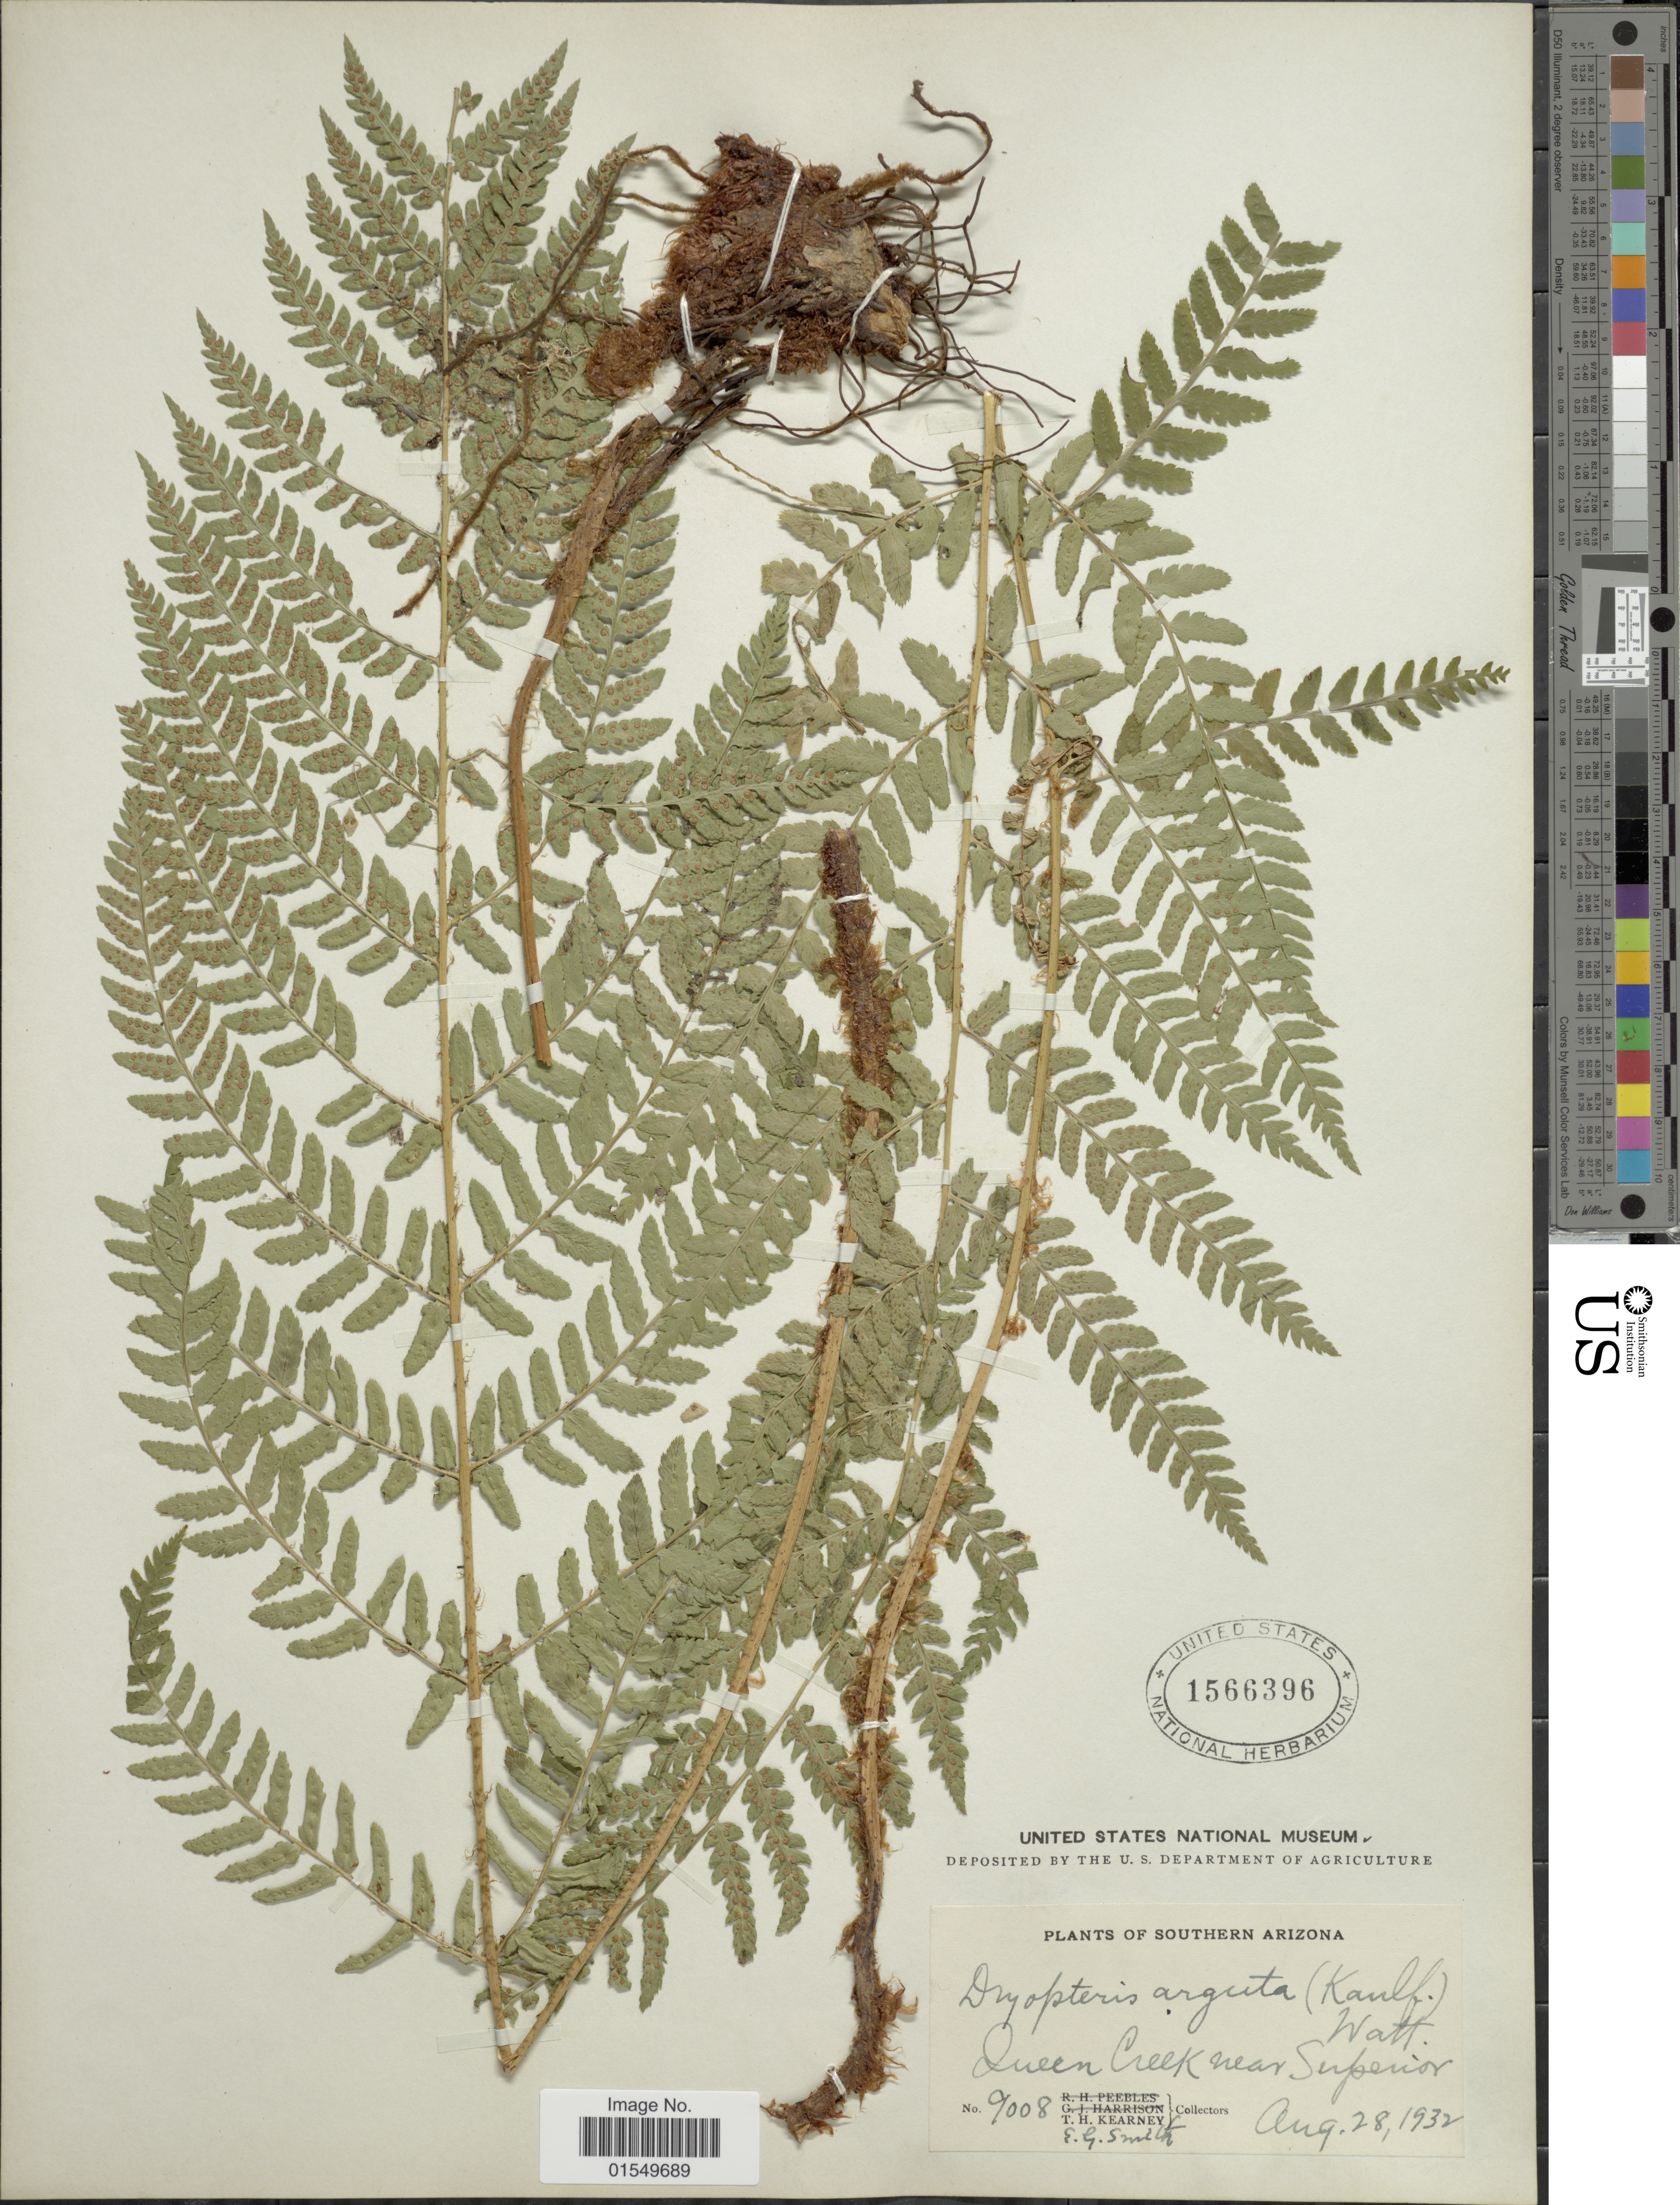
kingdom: Plantae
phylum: Tracheophyta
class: Polypodiopsida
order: Polypodiales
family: Dryopteridaceae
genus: Dryopteris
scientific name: Dryopteris arguta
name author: (Kaulf.) Maxon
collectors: T. H. Kearney & E. G. Smith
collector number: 9008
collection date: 1932-08-28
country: United States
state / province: Arizona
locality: Southern Arizona, Queen Creek near Superior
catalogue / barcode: US 1566396